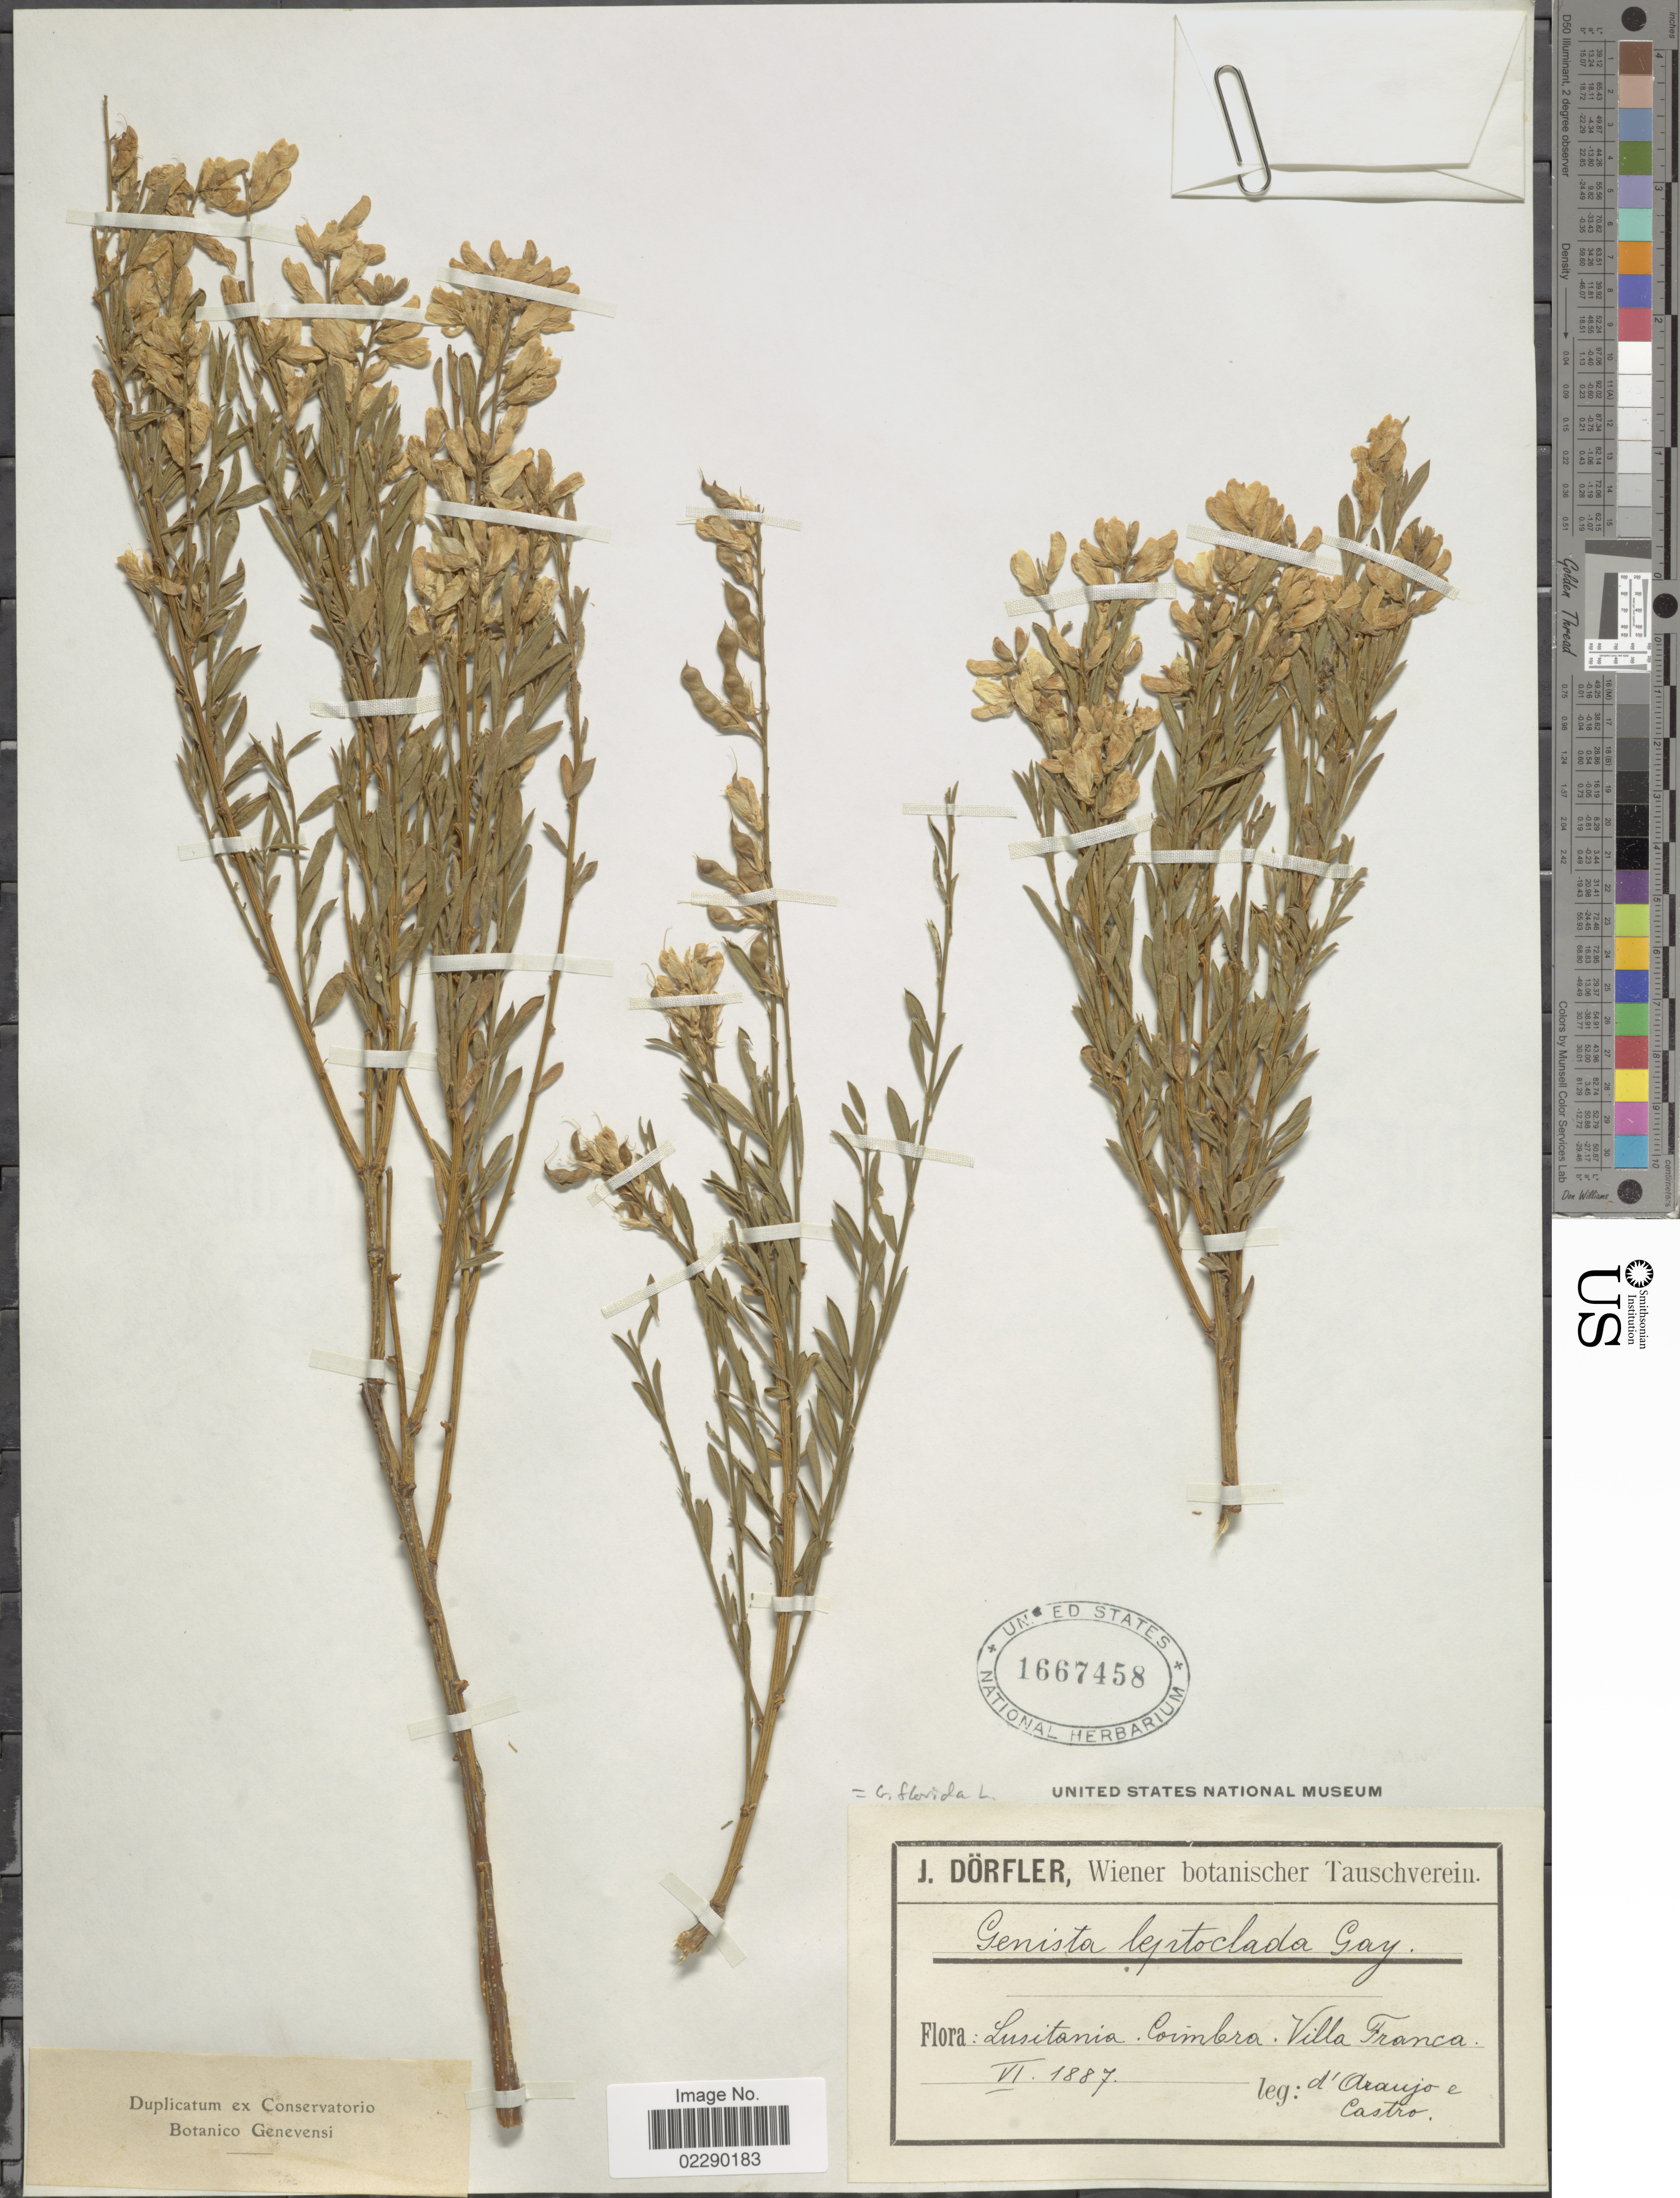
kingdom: Plantae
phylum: Tracheophyta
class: Magnoliopsida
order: Fabales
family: Fabaceae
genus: Genista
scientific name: Genista florida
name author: L.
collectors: -. Araujo & -. Castro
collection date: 1887-06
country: Portugal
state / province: Coimbra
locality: Lusitania, Villa Franca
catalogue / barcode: US 1667458